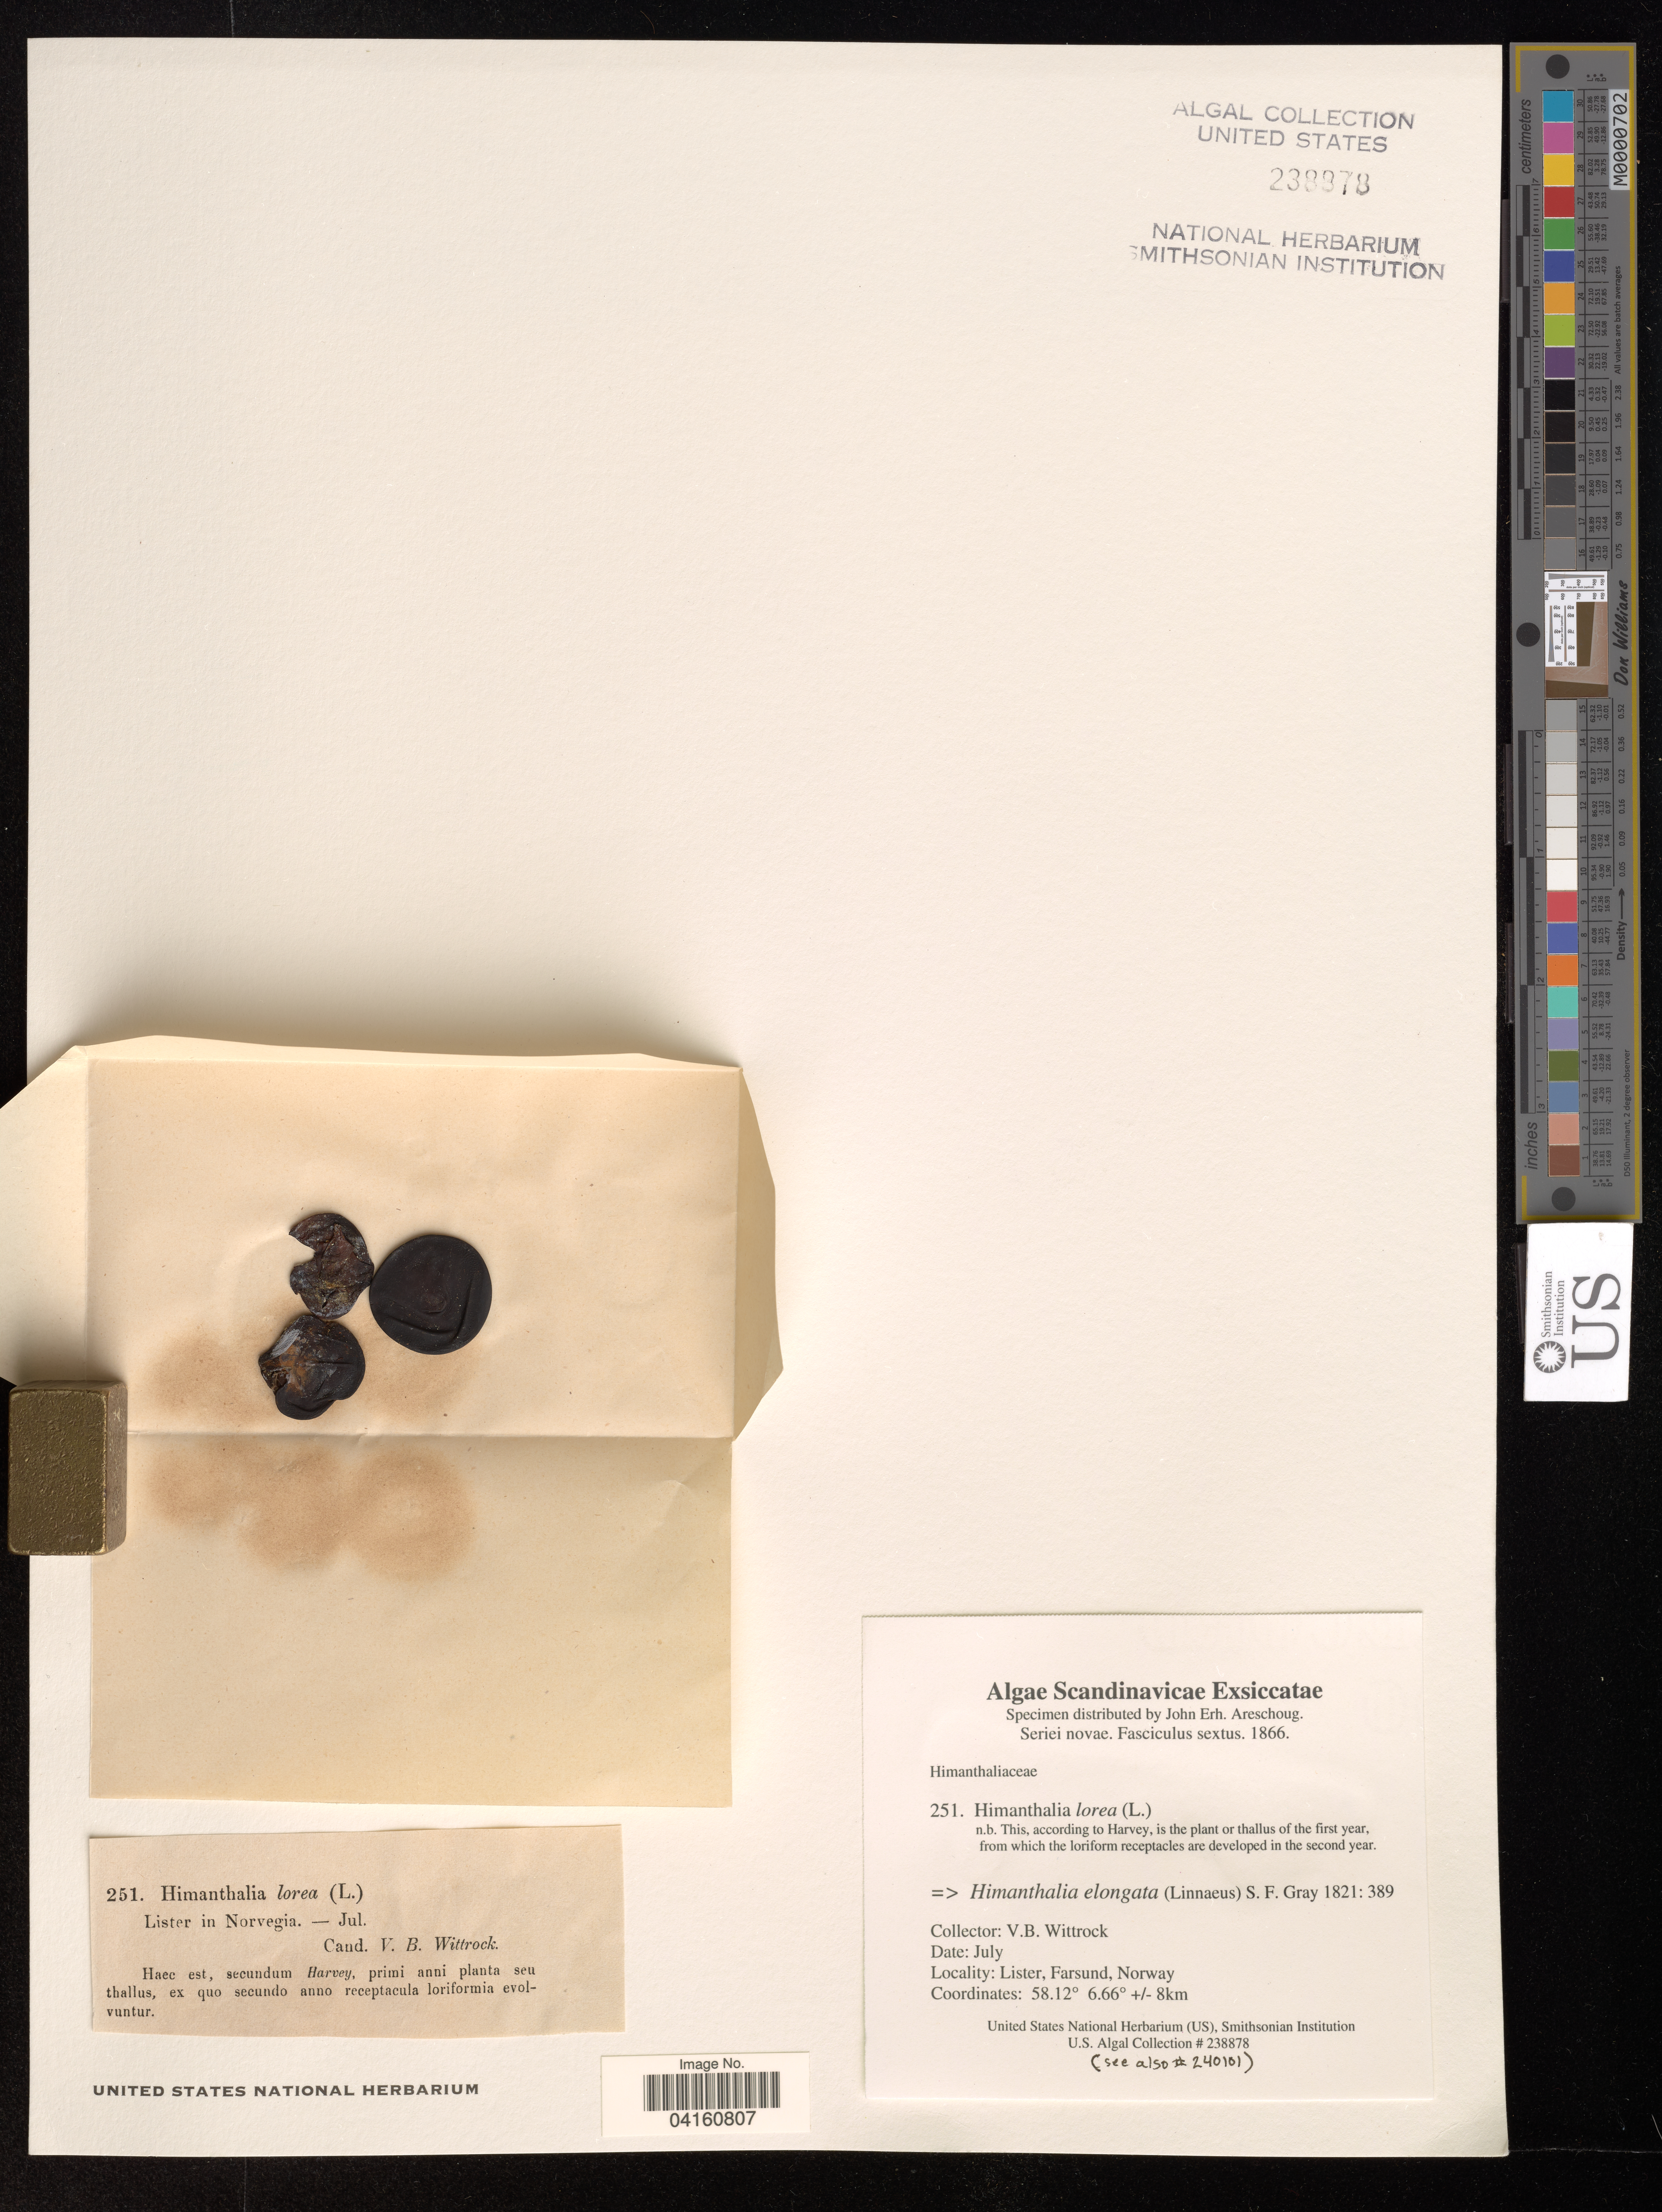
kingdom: Chromista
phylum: Ochrophyta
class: Phaeophyceae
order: Fucales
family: Himanthaliaceae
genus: Himanthalia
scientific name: Himanthalia elongata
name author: (L.) S.F. Gray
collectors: V. Wittrock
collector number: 251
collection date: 1866-07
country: Norway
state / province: Aust-Agder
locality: Lister, Farsund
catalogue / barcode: US 238878